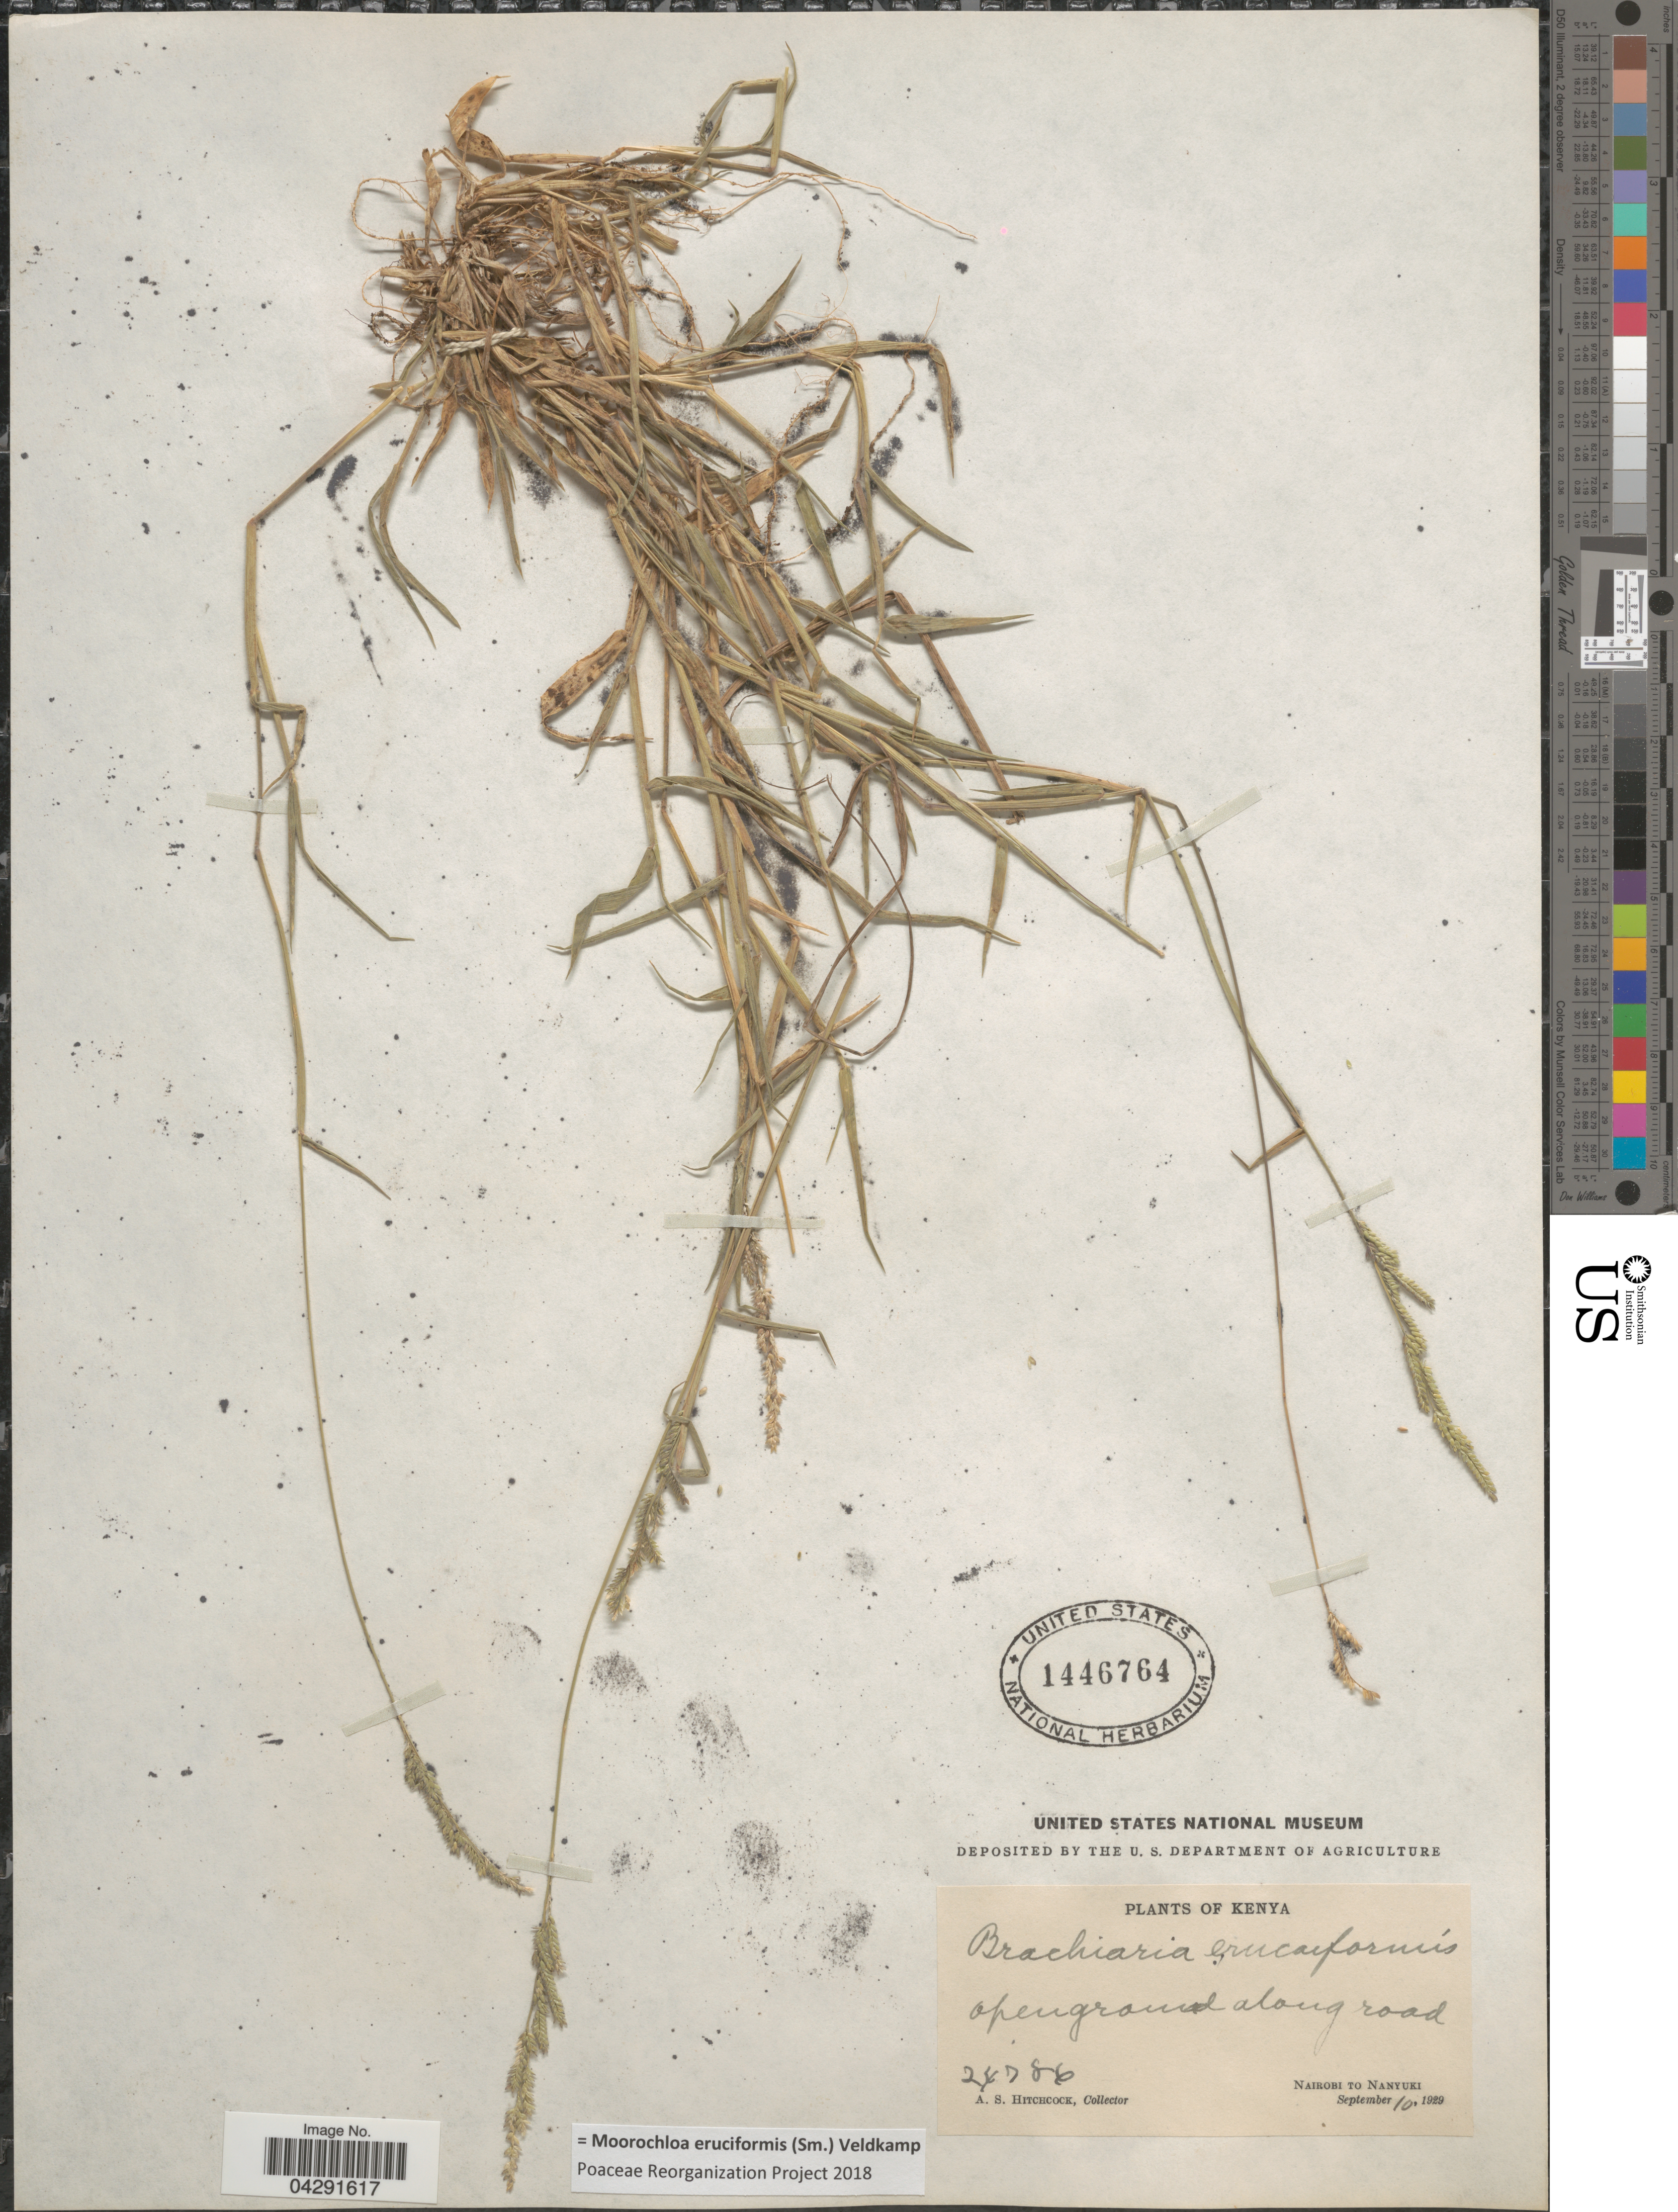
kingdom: Plantae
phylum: Tracheophyta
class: Liliopsida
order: Poales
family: Poaceae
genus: Moorochloa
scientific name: Moorochloa eruciformis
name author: (Sm.) Veldkamp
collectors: A. S. Hitchcock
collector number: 24786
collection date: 1929-09-10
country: Kenya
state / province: Nairobi Area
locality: Openground along road. Nairobi to Nanyuki.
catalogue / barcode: US 1446764